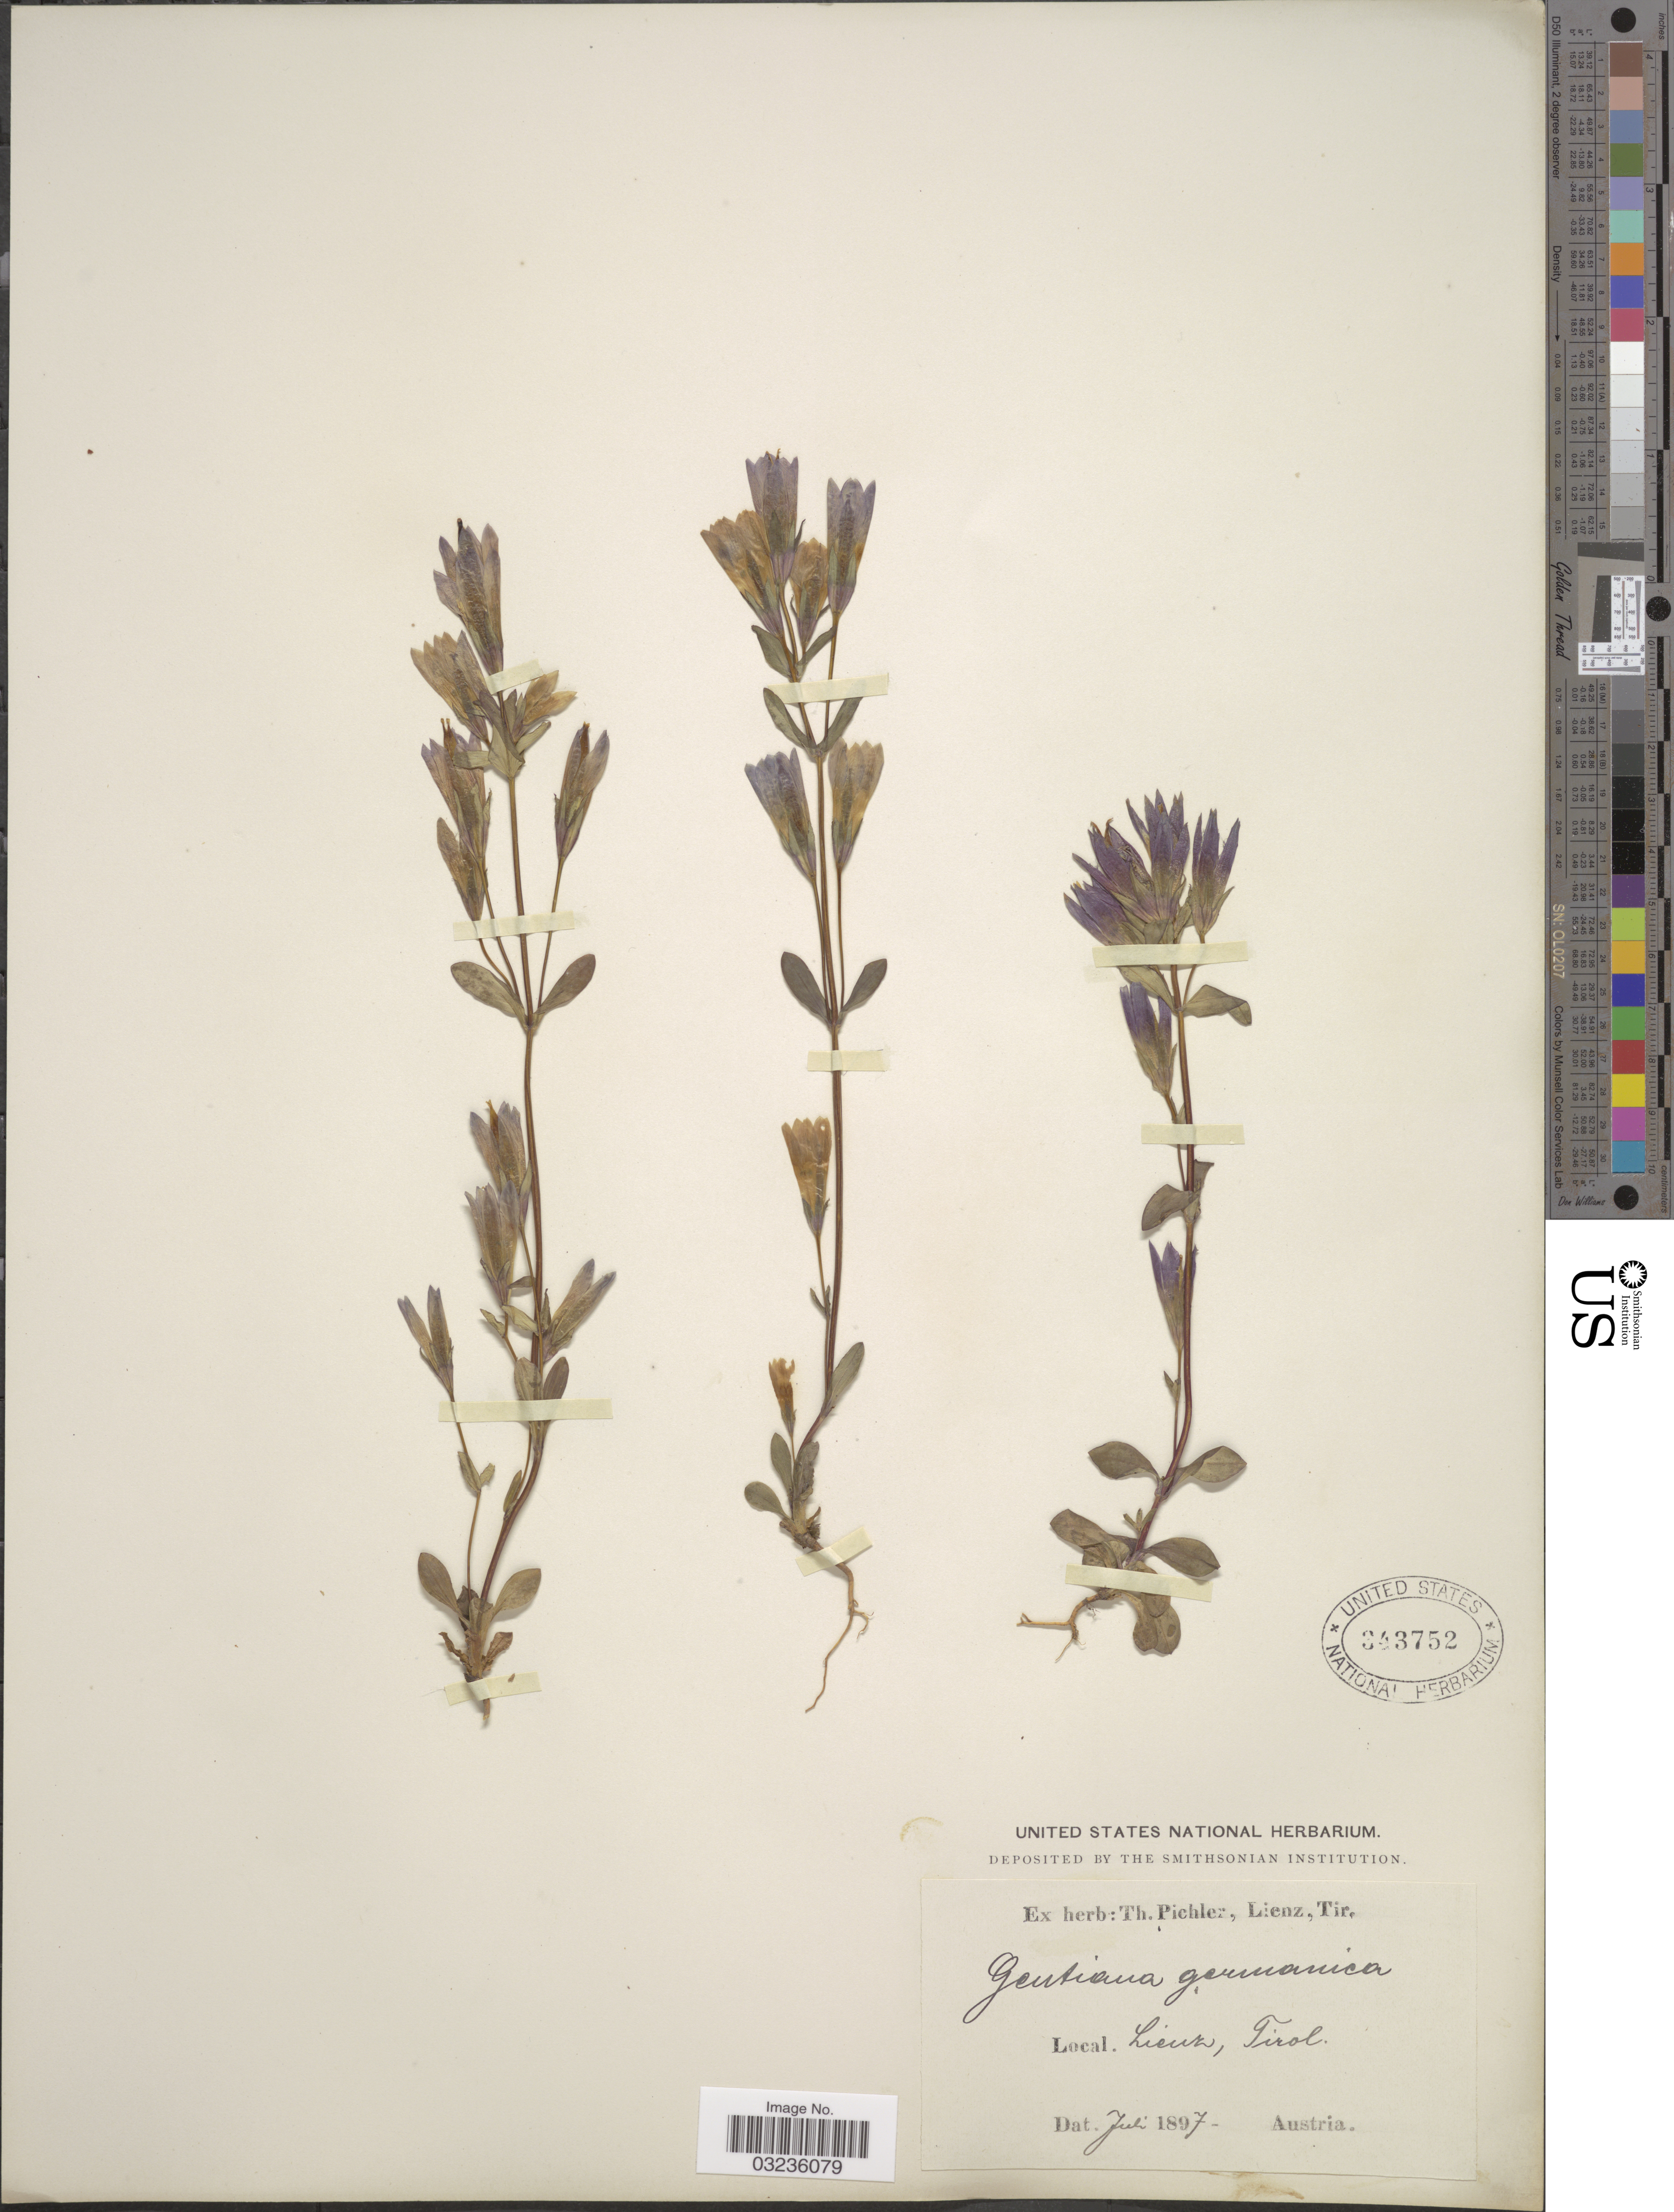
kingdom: Plantae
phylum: Tracheophyta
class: Magnoliopsida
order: Gentianales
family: Gentianaceae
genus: Gentiana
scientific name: Gentiana germanica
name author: Willd.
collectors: ex herb. T. Pichler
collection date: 1897-07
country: Austria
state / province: Tirol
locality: Lienz, Tirol, Austria.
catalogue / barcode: US 343752